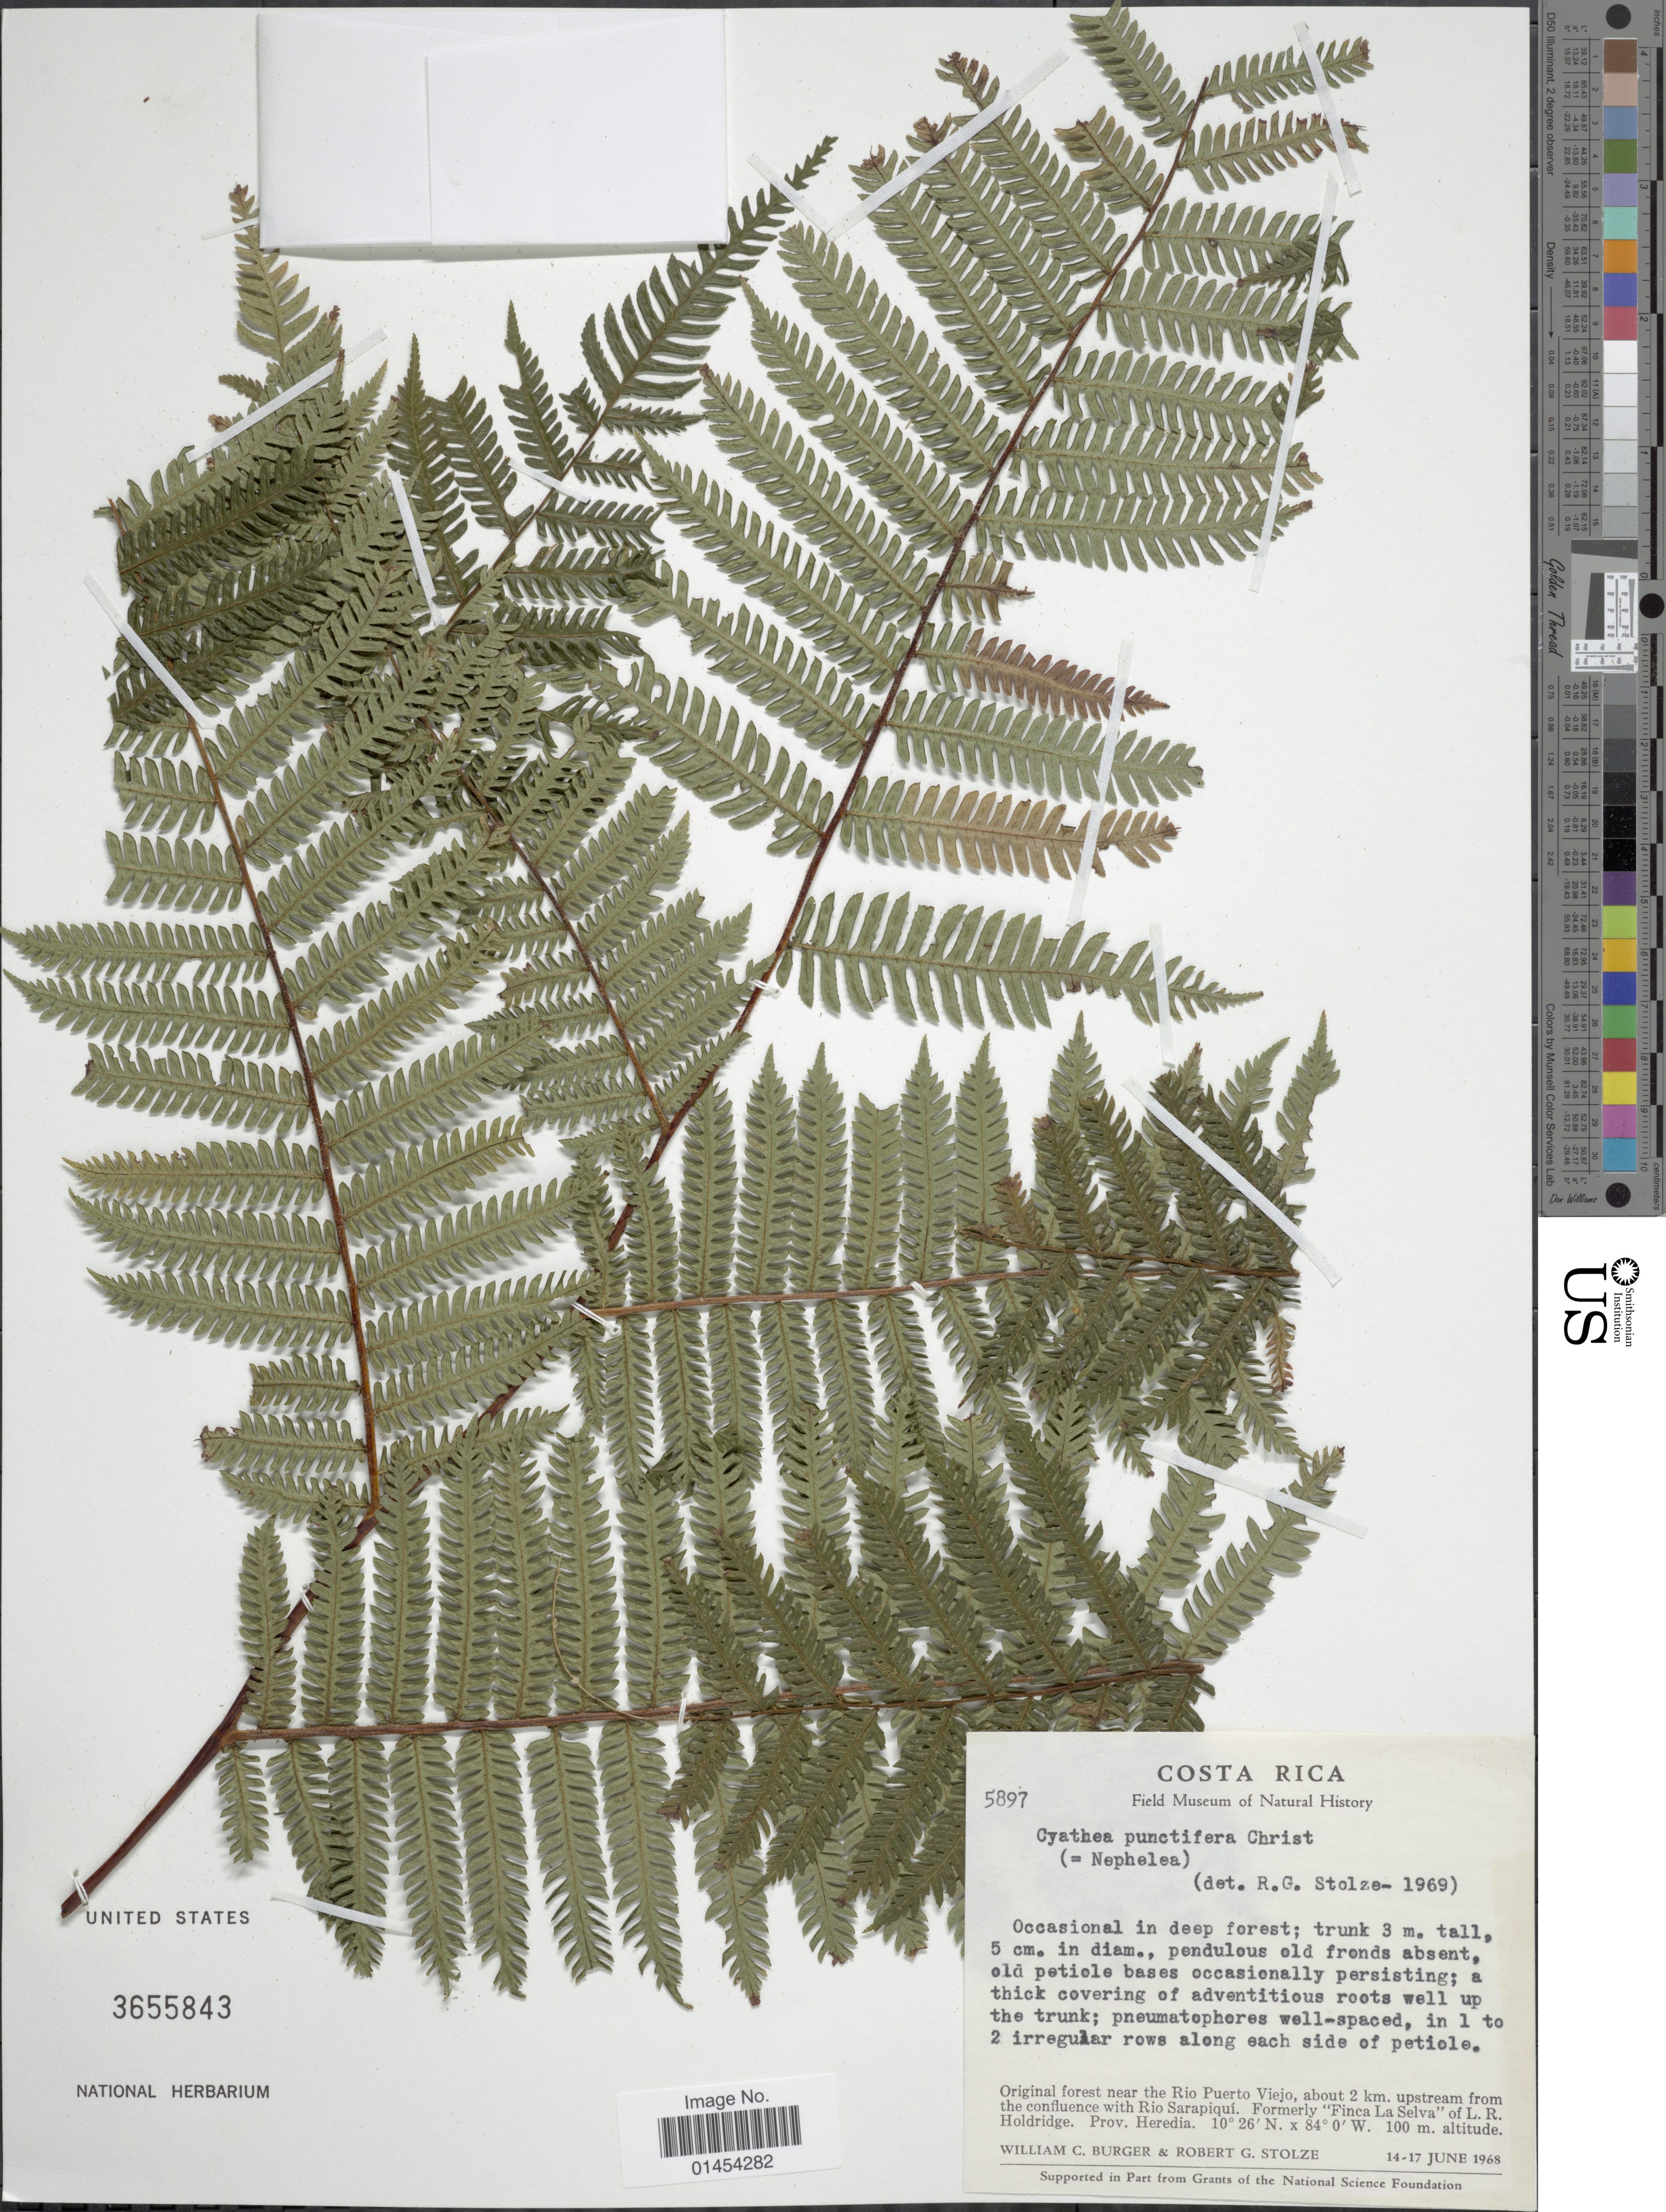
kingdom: Plantae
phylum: Tracheophyta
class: Polypodiopsida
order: Cyatheales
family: Cyatheaceae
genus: Alsophila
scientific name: Alsophila cuspidata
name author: (Kunze) D.S. Conant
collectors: W. Burger & R. G. Stolze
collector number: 5897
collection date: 1968-06-14/1968-06-17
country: Costa Rica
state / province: Heredia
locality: Original forest near the Rio Puerto Viejo, about 2 km. upstream from the confluence with Rio Sarapiquí. Formerly "Finca La Selva" of L.R. Holdridge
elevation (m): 100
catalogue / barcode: US 3655843